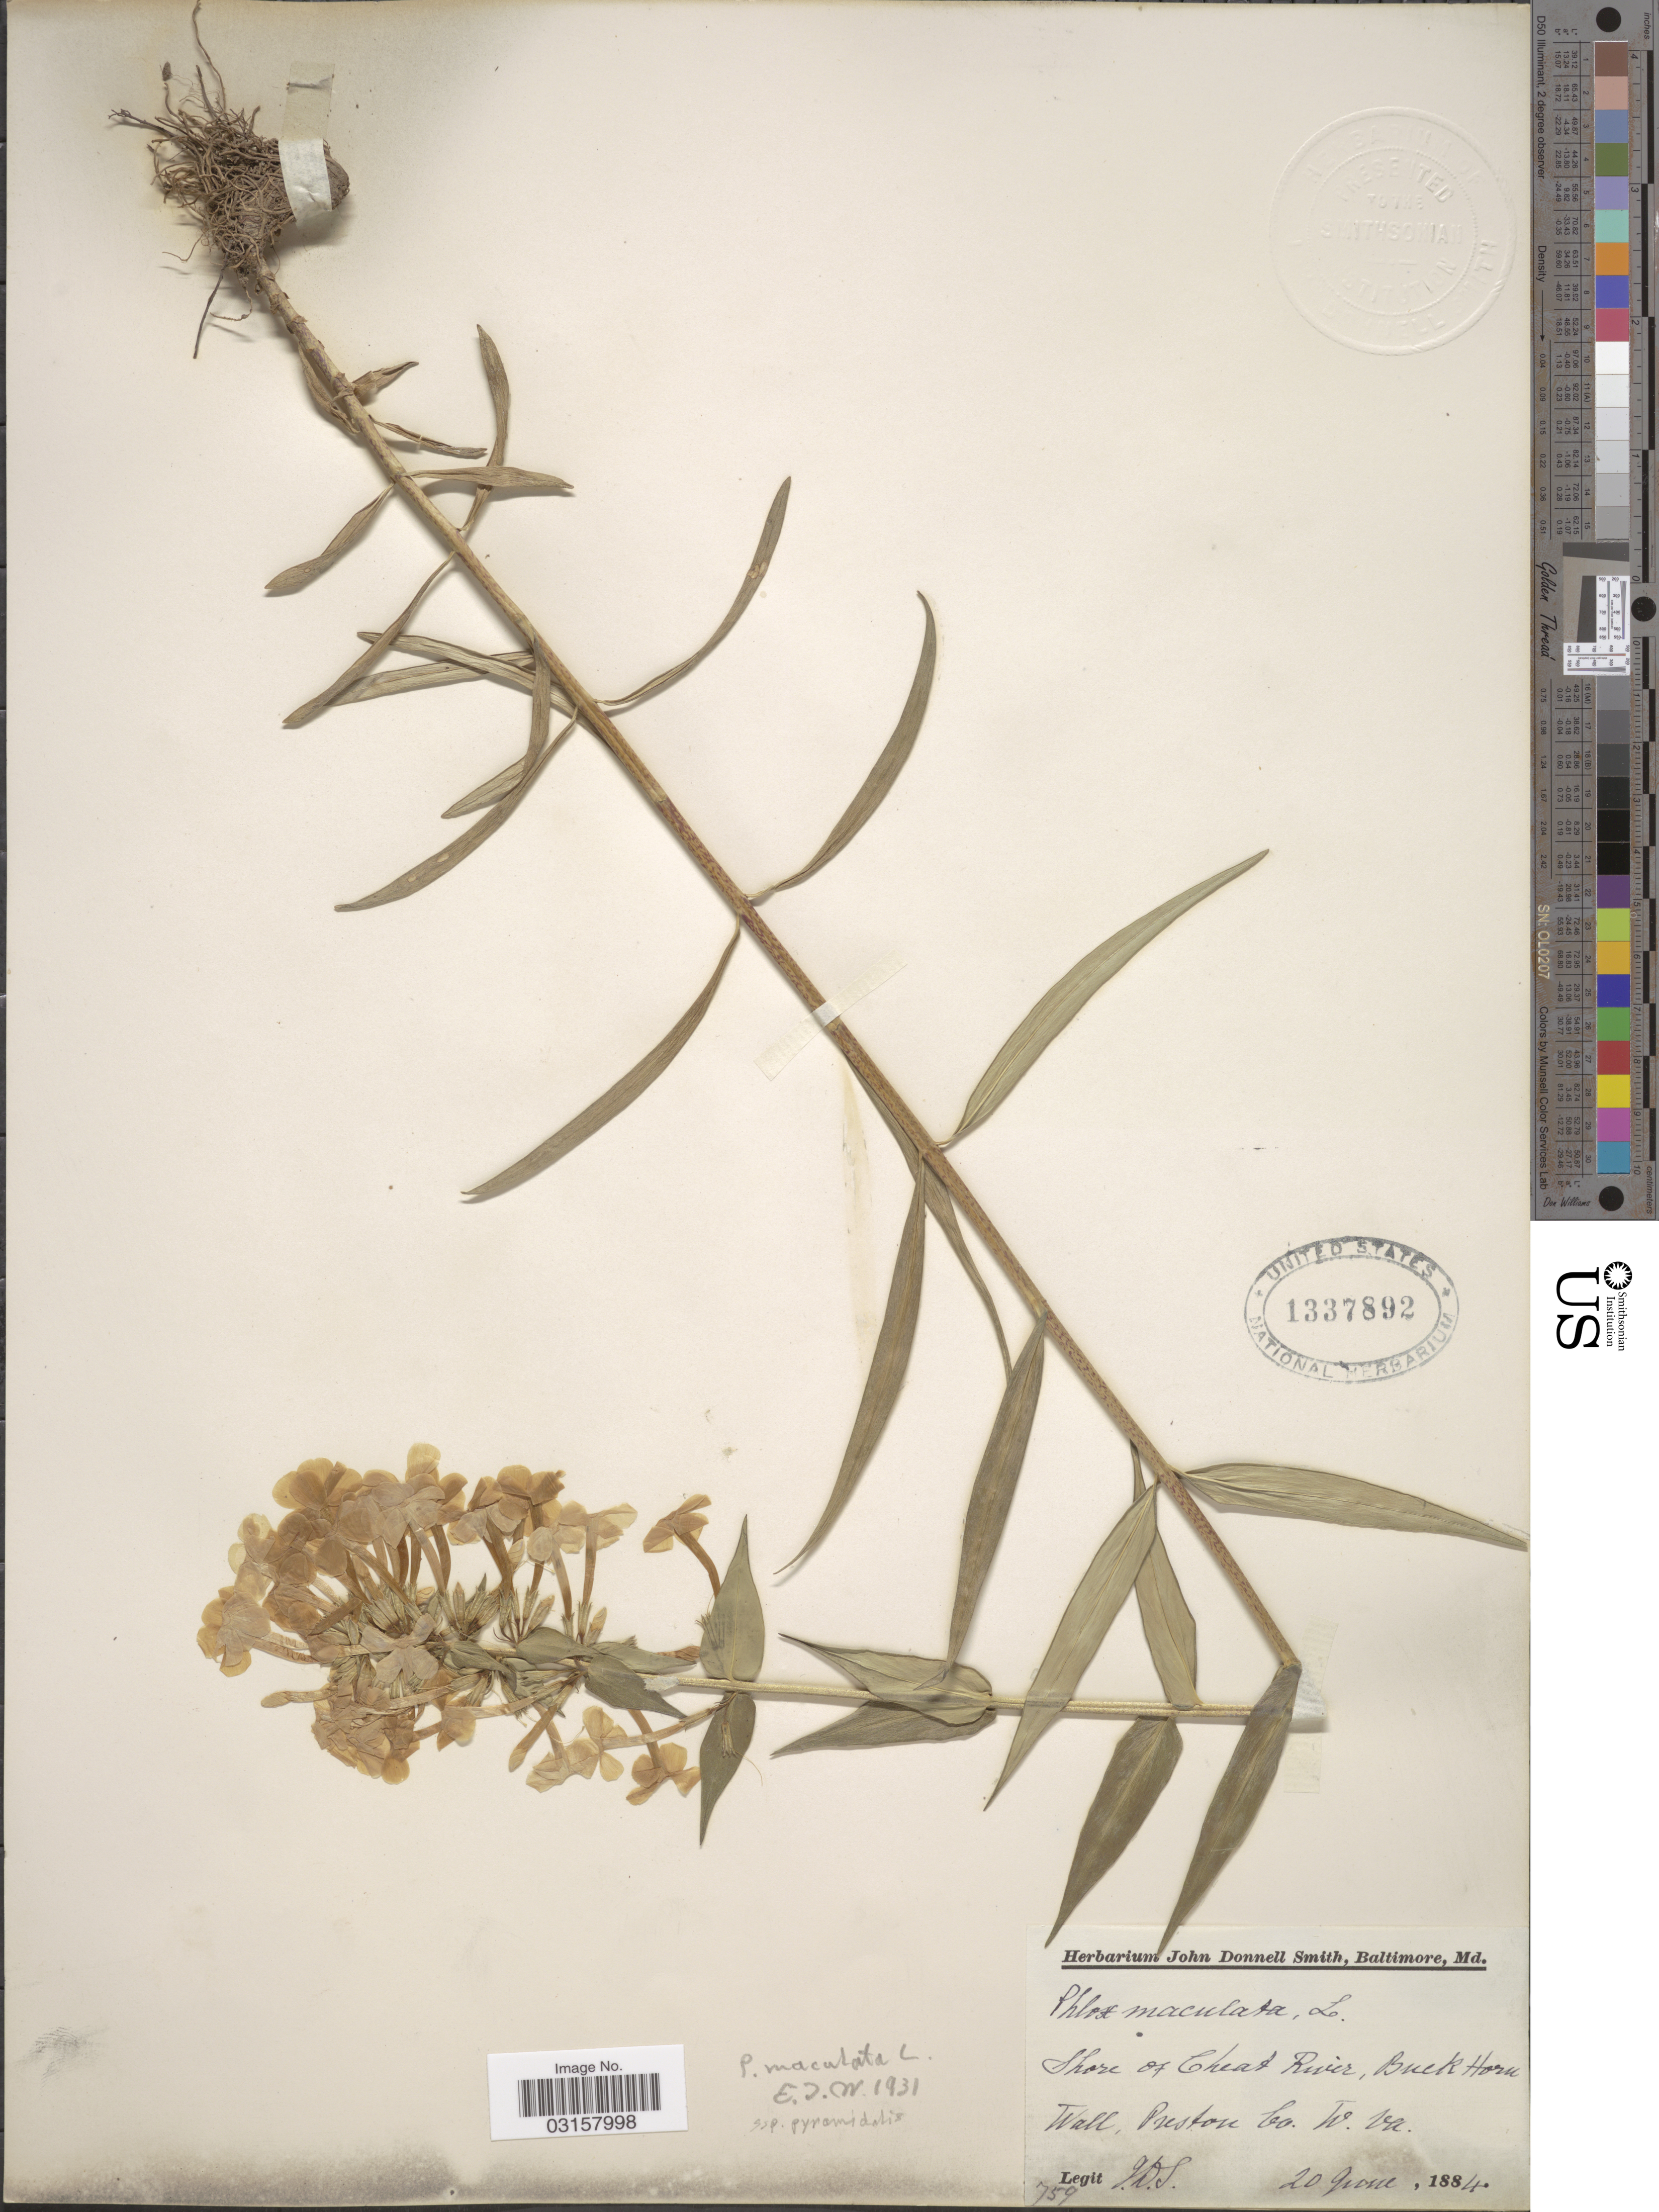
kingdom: Plantae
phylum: Tracheophyta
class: Magnoliopsida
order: Ericales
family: Polemoniaceae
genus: Phlox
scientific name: Phlox x pyramidalis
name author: (Sm.) Wherry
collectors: J. Donnell Smith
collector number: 759?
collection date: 1884-06-20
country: United States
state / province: West Virginia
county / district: Preston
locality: Shore of the Cheat River, Buck Horn Wall, Preston Co.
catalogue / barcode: US 1337892